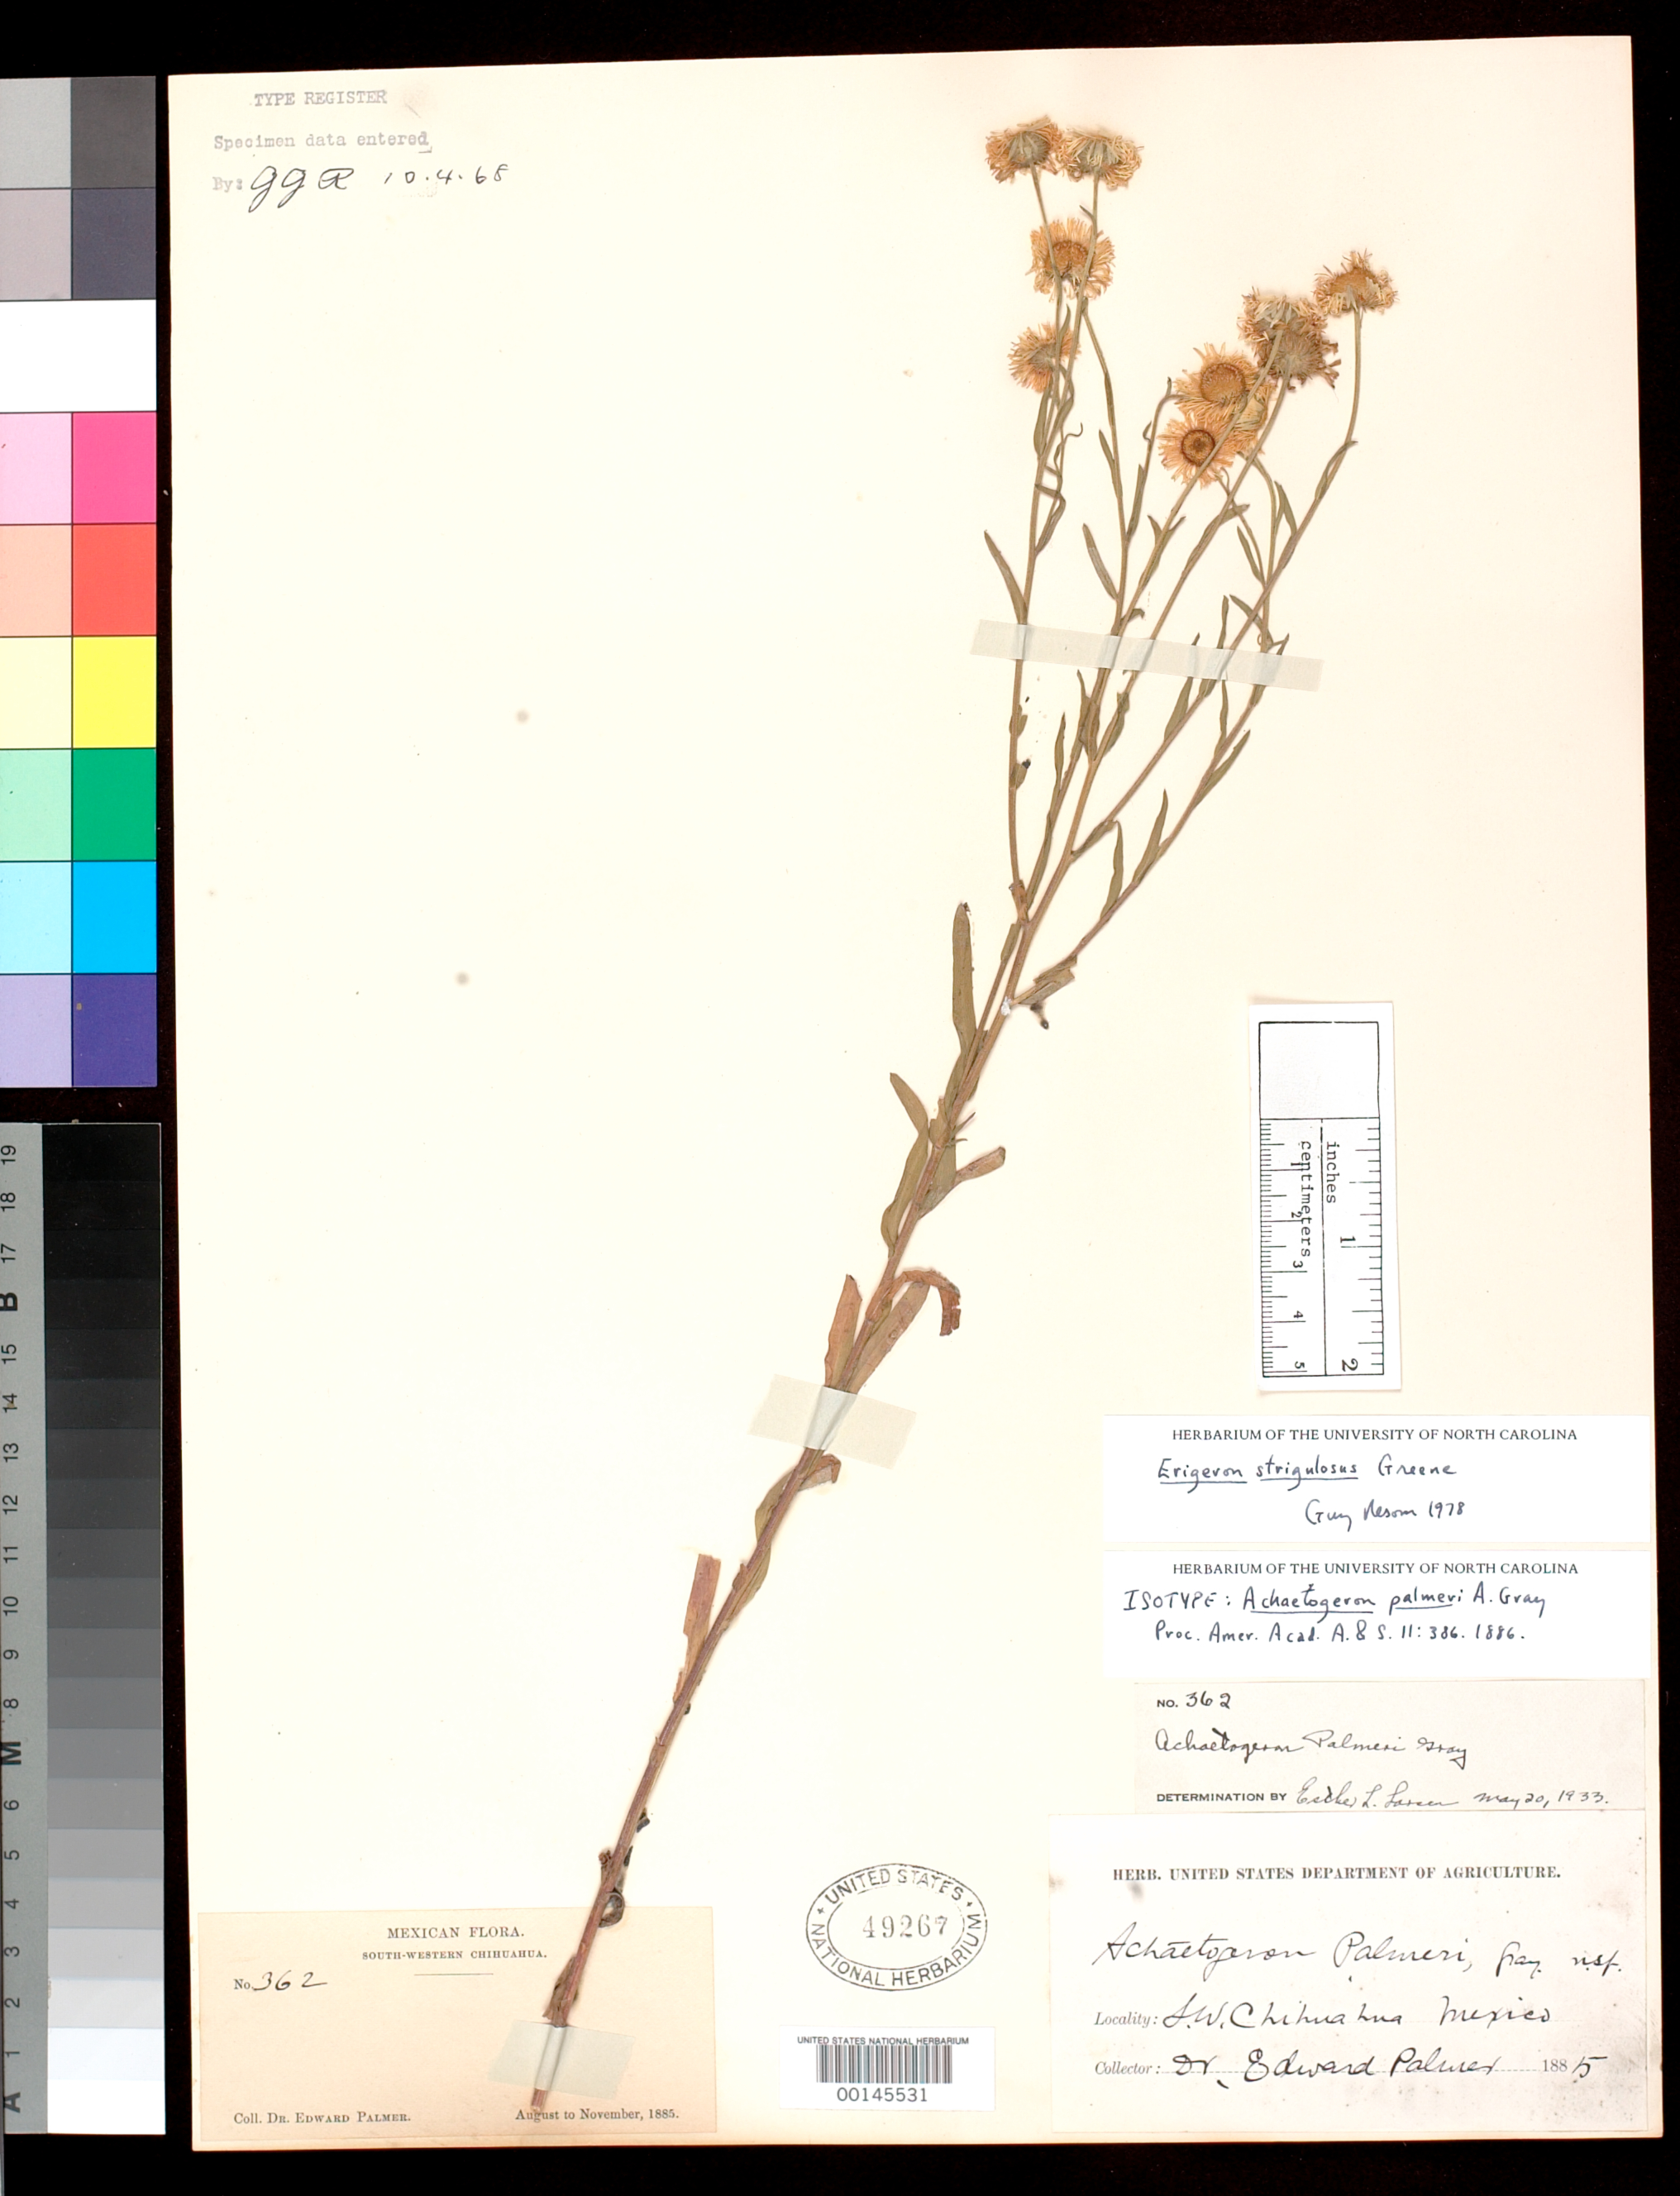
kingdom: Plantae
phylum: Tracheophyta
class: Magnoliopsida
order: Asterales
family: Asteraceae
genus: Achaetogeron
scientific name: Achaetogeron palmeri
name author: A. Gray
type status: Isotype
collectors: E. Palmer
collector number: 362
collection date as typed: Aug 1885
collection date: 1885-08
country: Mexico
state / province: Chihuahua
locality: Batopilas.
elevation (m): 2682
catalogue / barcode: US 49267